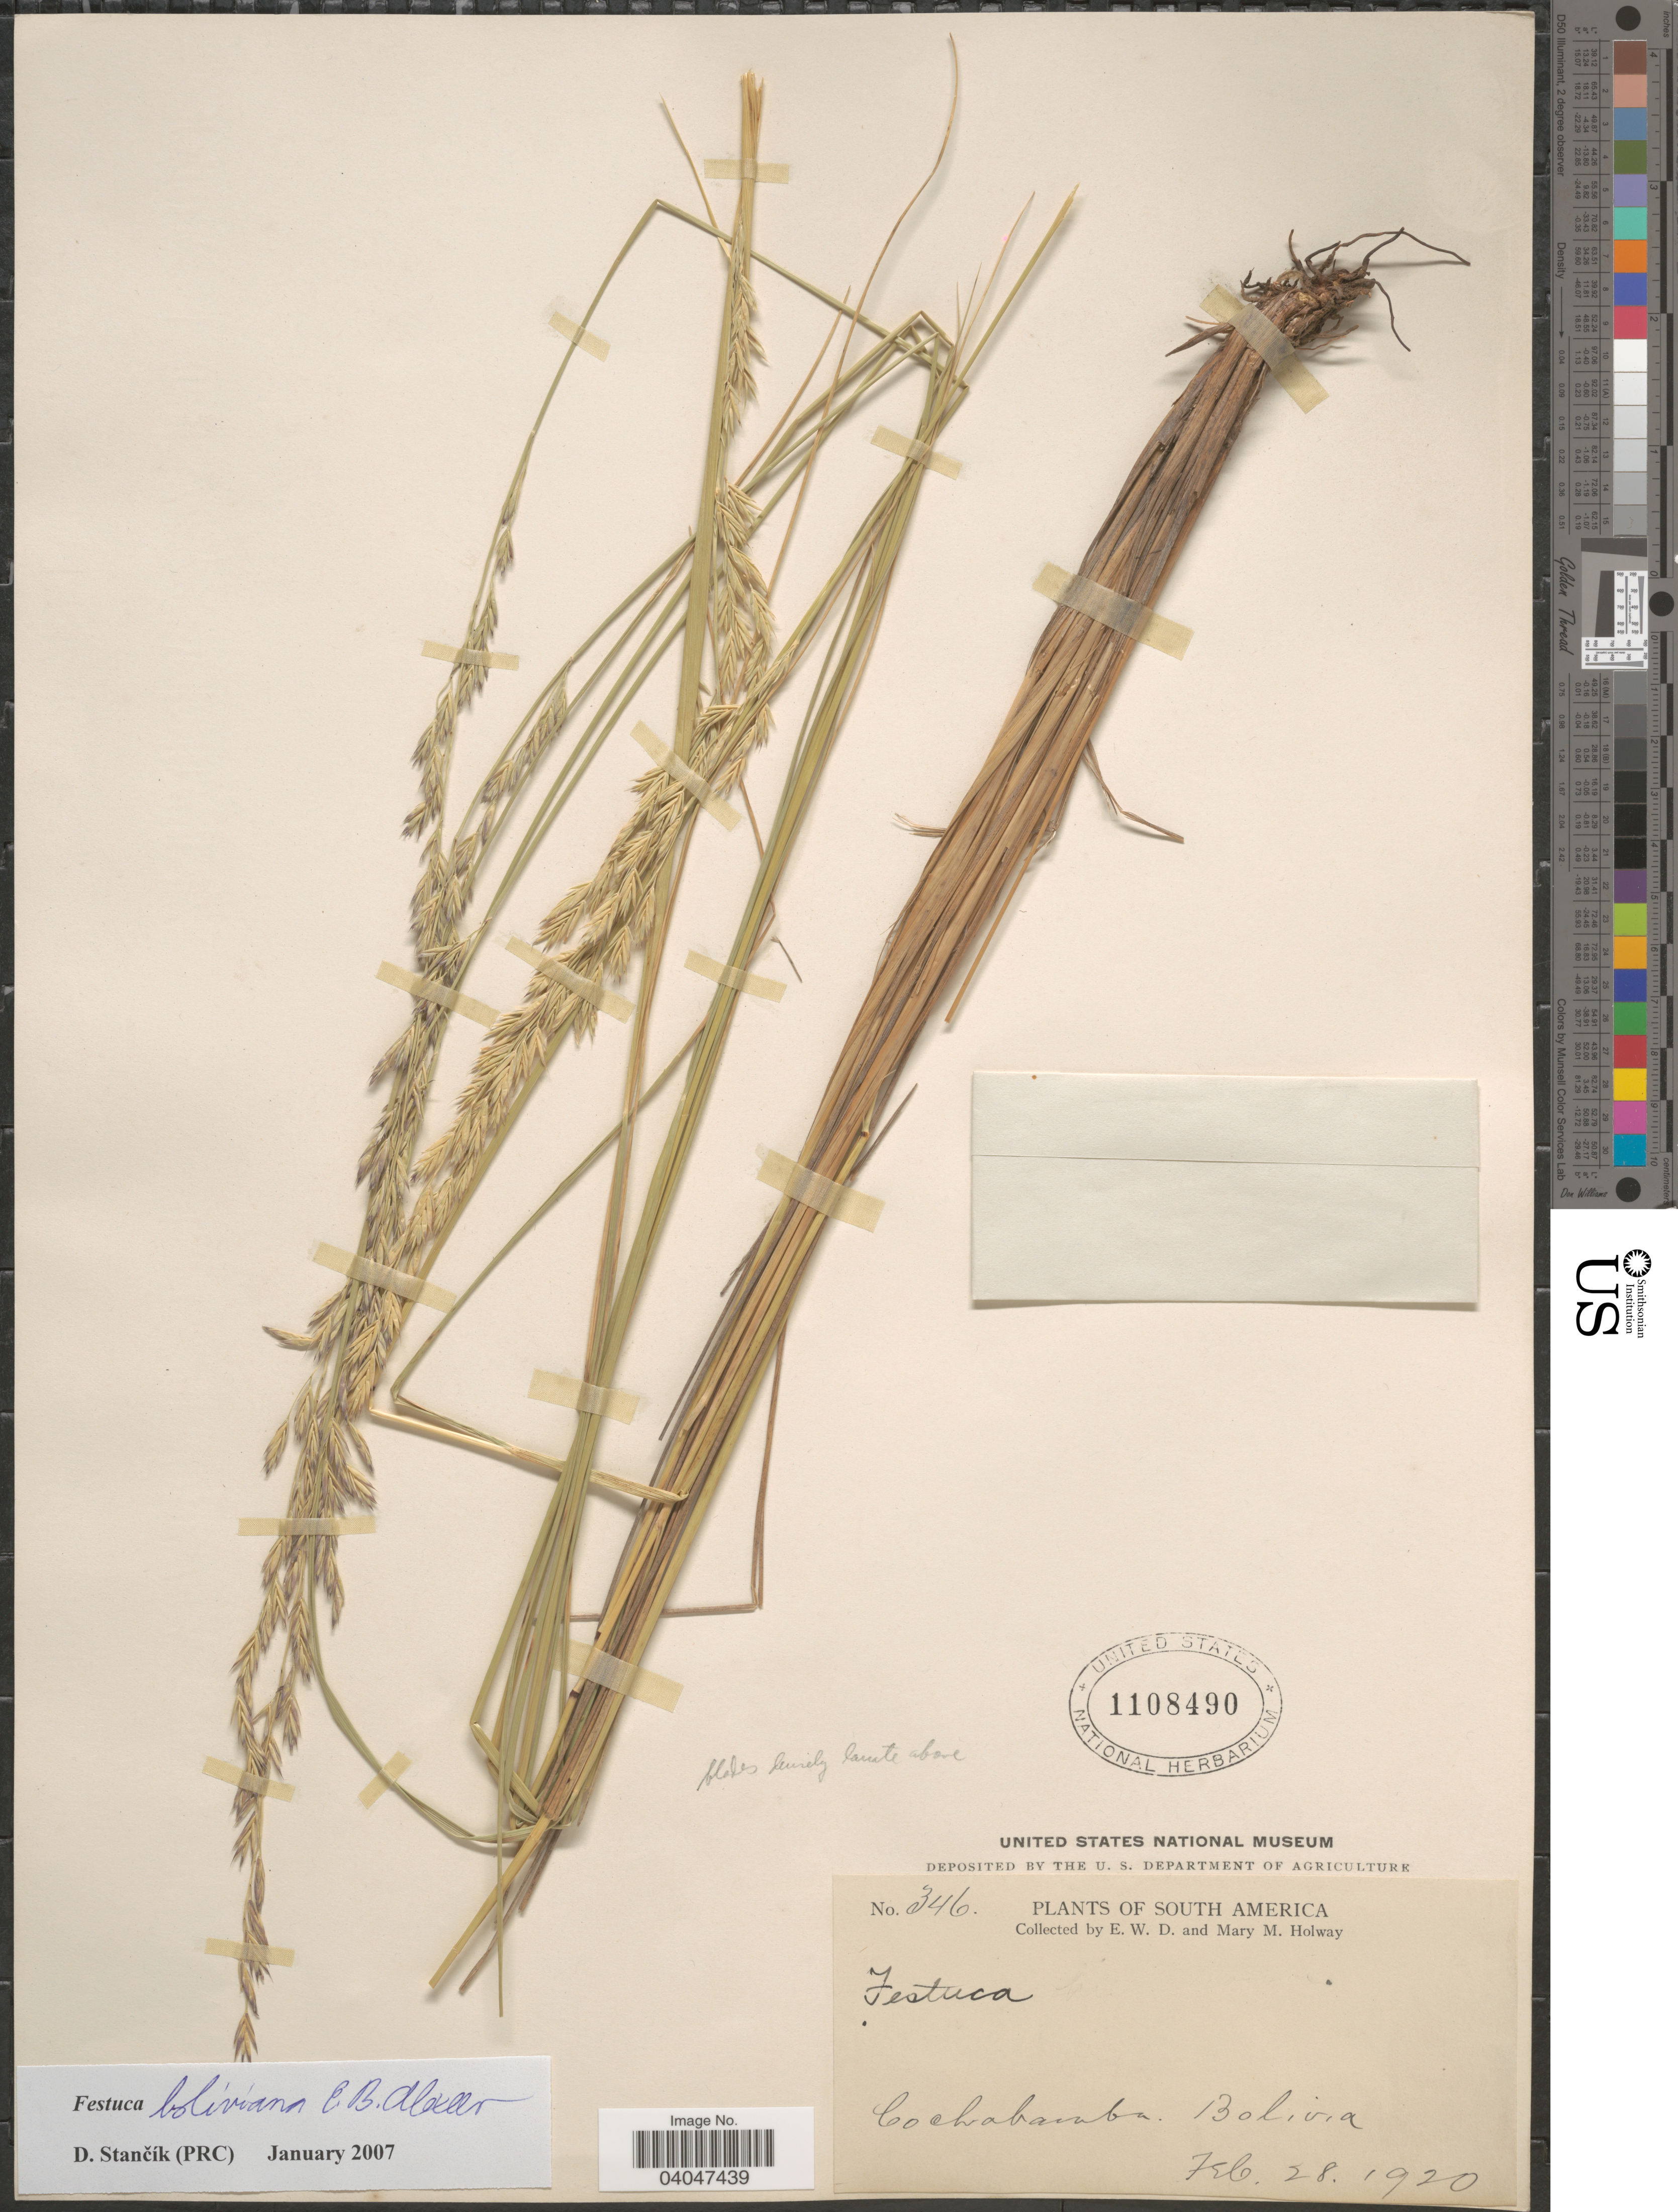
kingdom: Plantae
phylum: Tracheophyta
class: Liliopsida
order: Poales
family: Poaceae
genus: Festuca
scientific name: Festuca boliviana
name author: E.B. Alexeev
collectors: E. W. D. Holway & M. M. Holway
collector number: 346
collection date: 1920-02-28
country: Bolivia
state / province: Cochabamba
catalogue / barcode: US 1108490